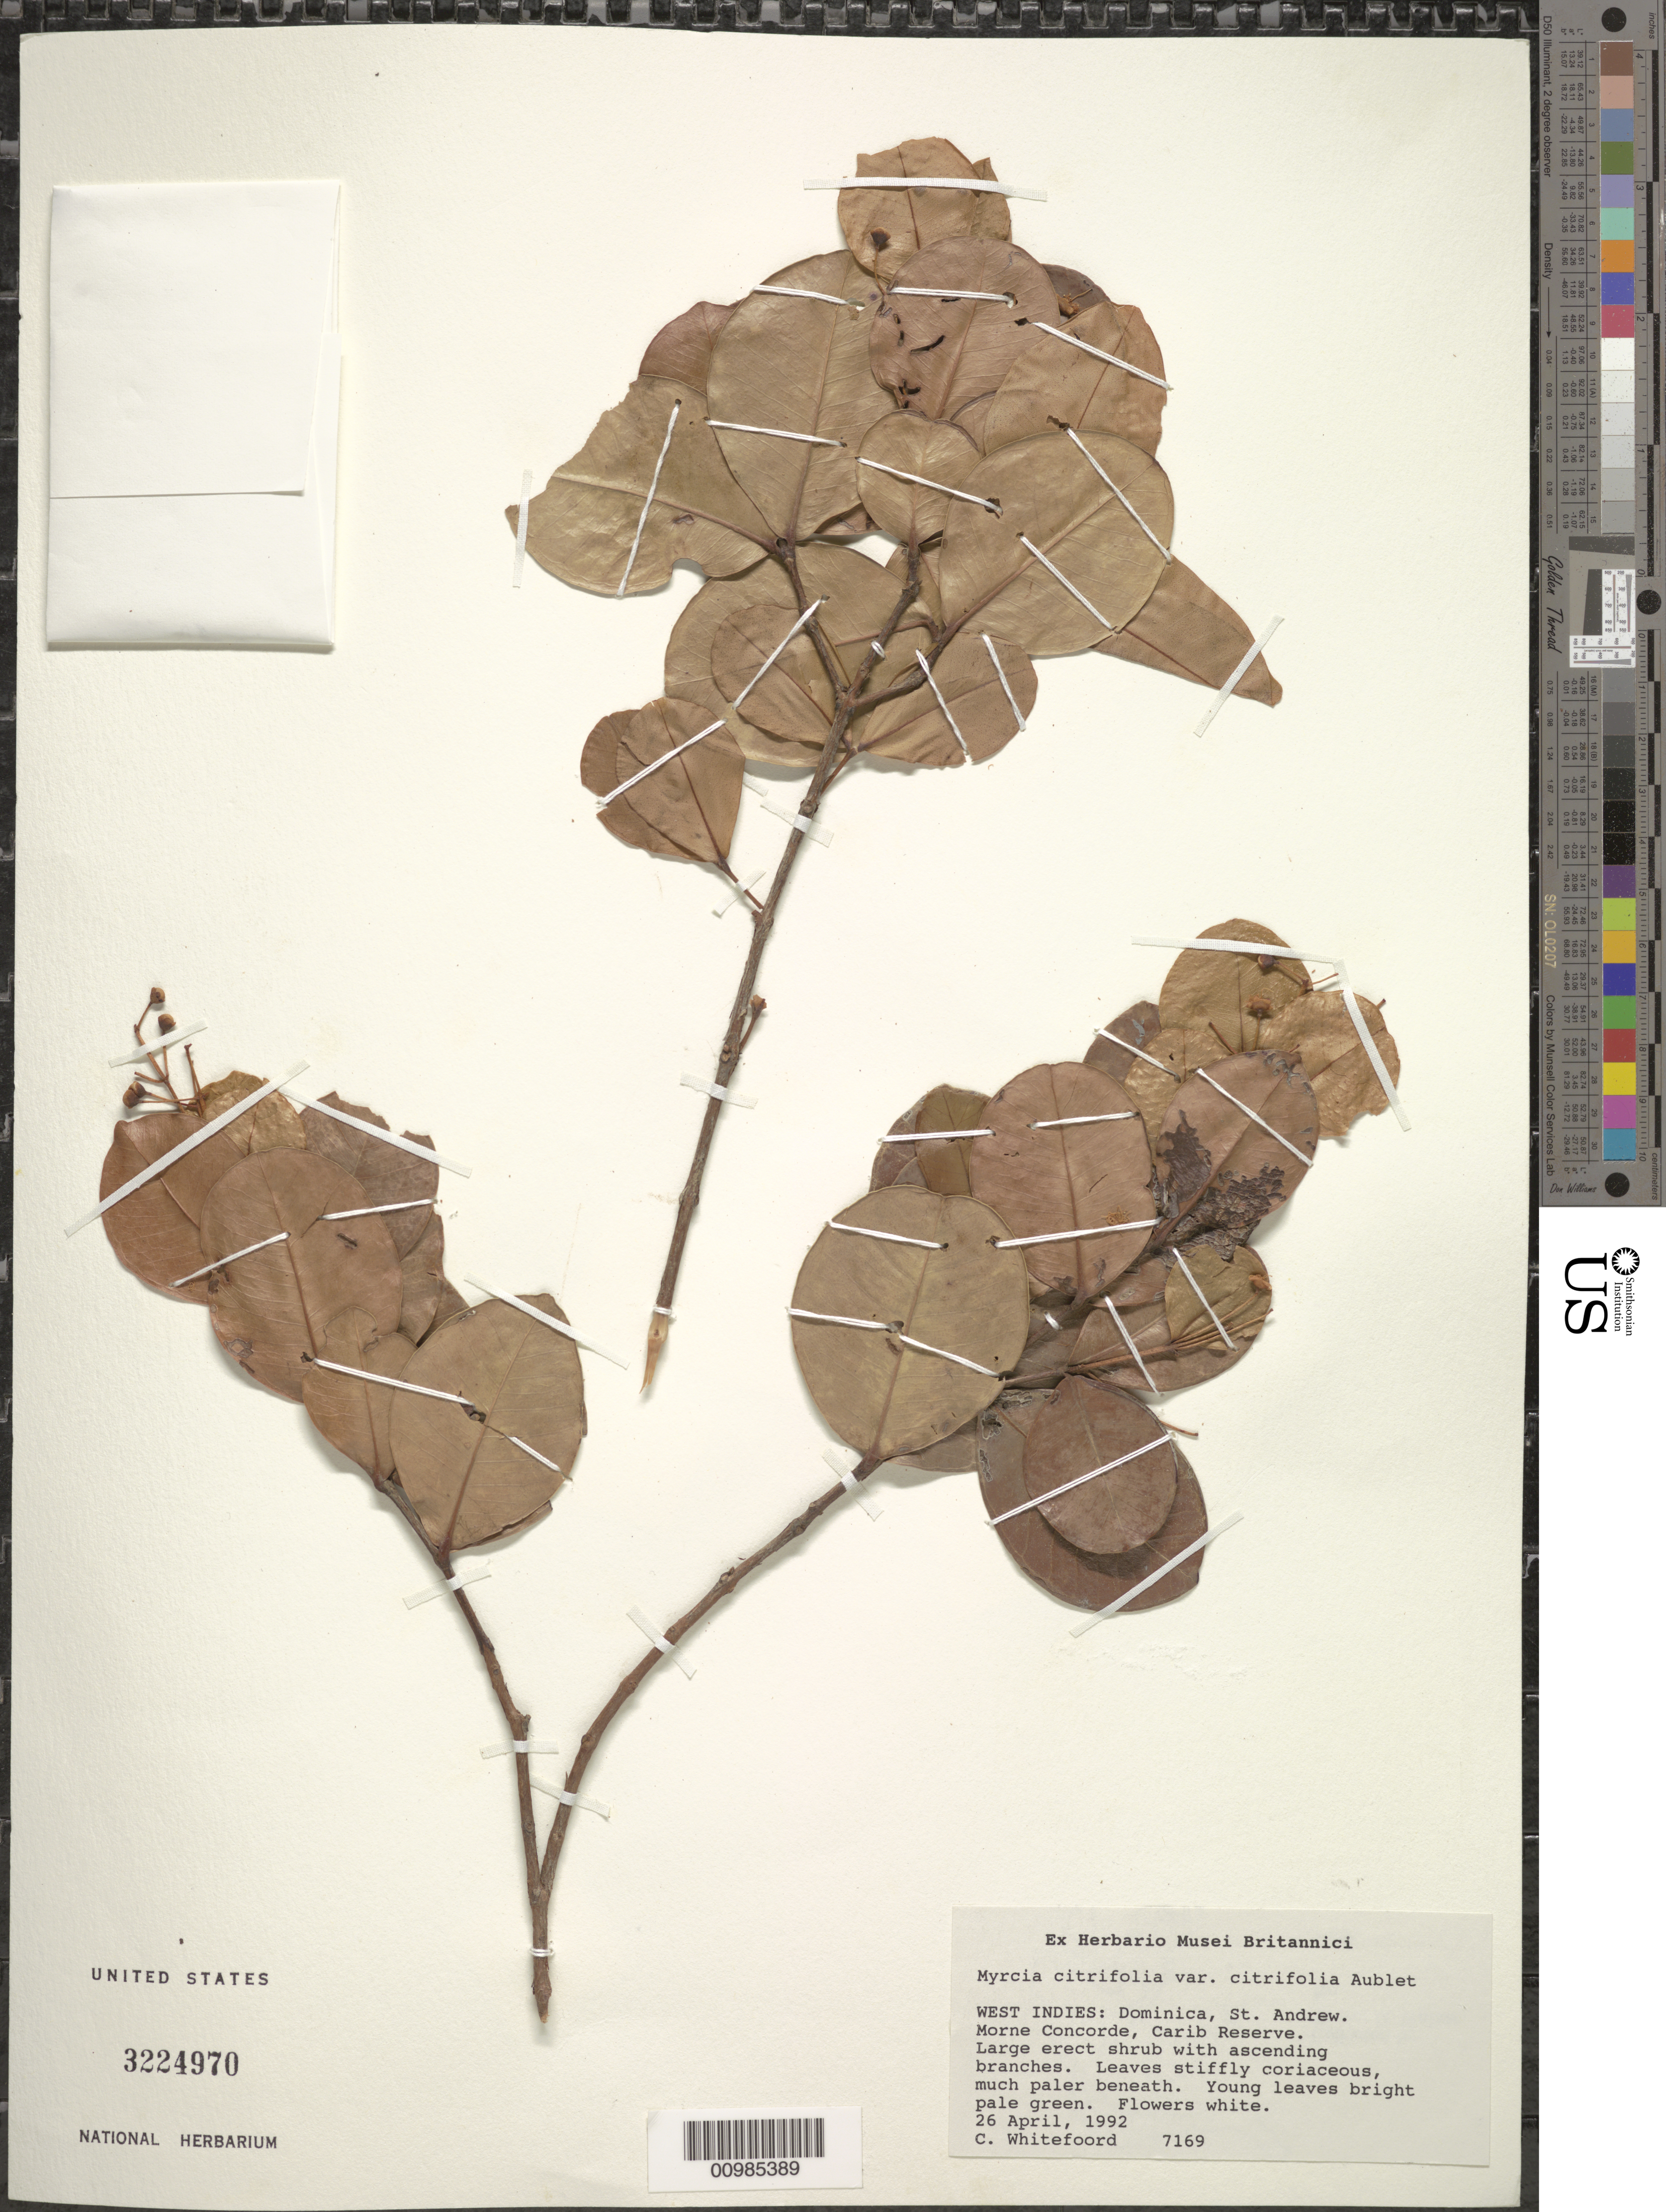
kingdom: Plantae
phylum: Tracheophyta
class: Magnoliopsida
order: Myrtales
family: Myrtaceae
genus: Myrcia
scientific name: Myrcia citrifolia var. citrifolia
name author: (Aubl.) Urb.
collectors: C. Whitefoord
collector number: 7169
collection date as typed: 26 Apr 1992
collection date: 1992-04-26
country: Dominica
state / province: St. Andrew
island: Dominica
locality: Morne Concorde, Carib Reserve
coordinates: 0 N, 0 E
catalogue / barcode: US 3224970